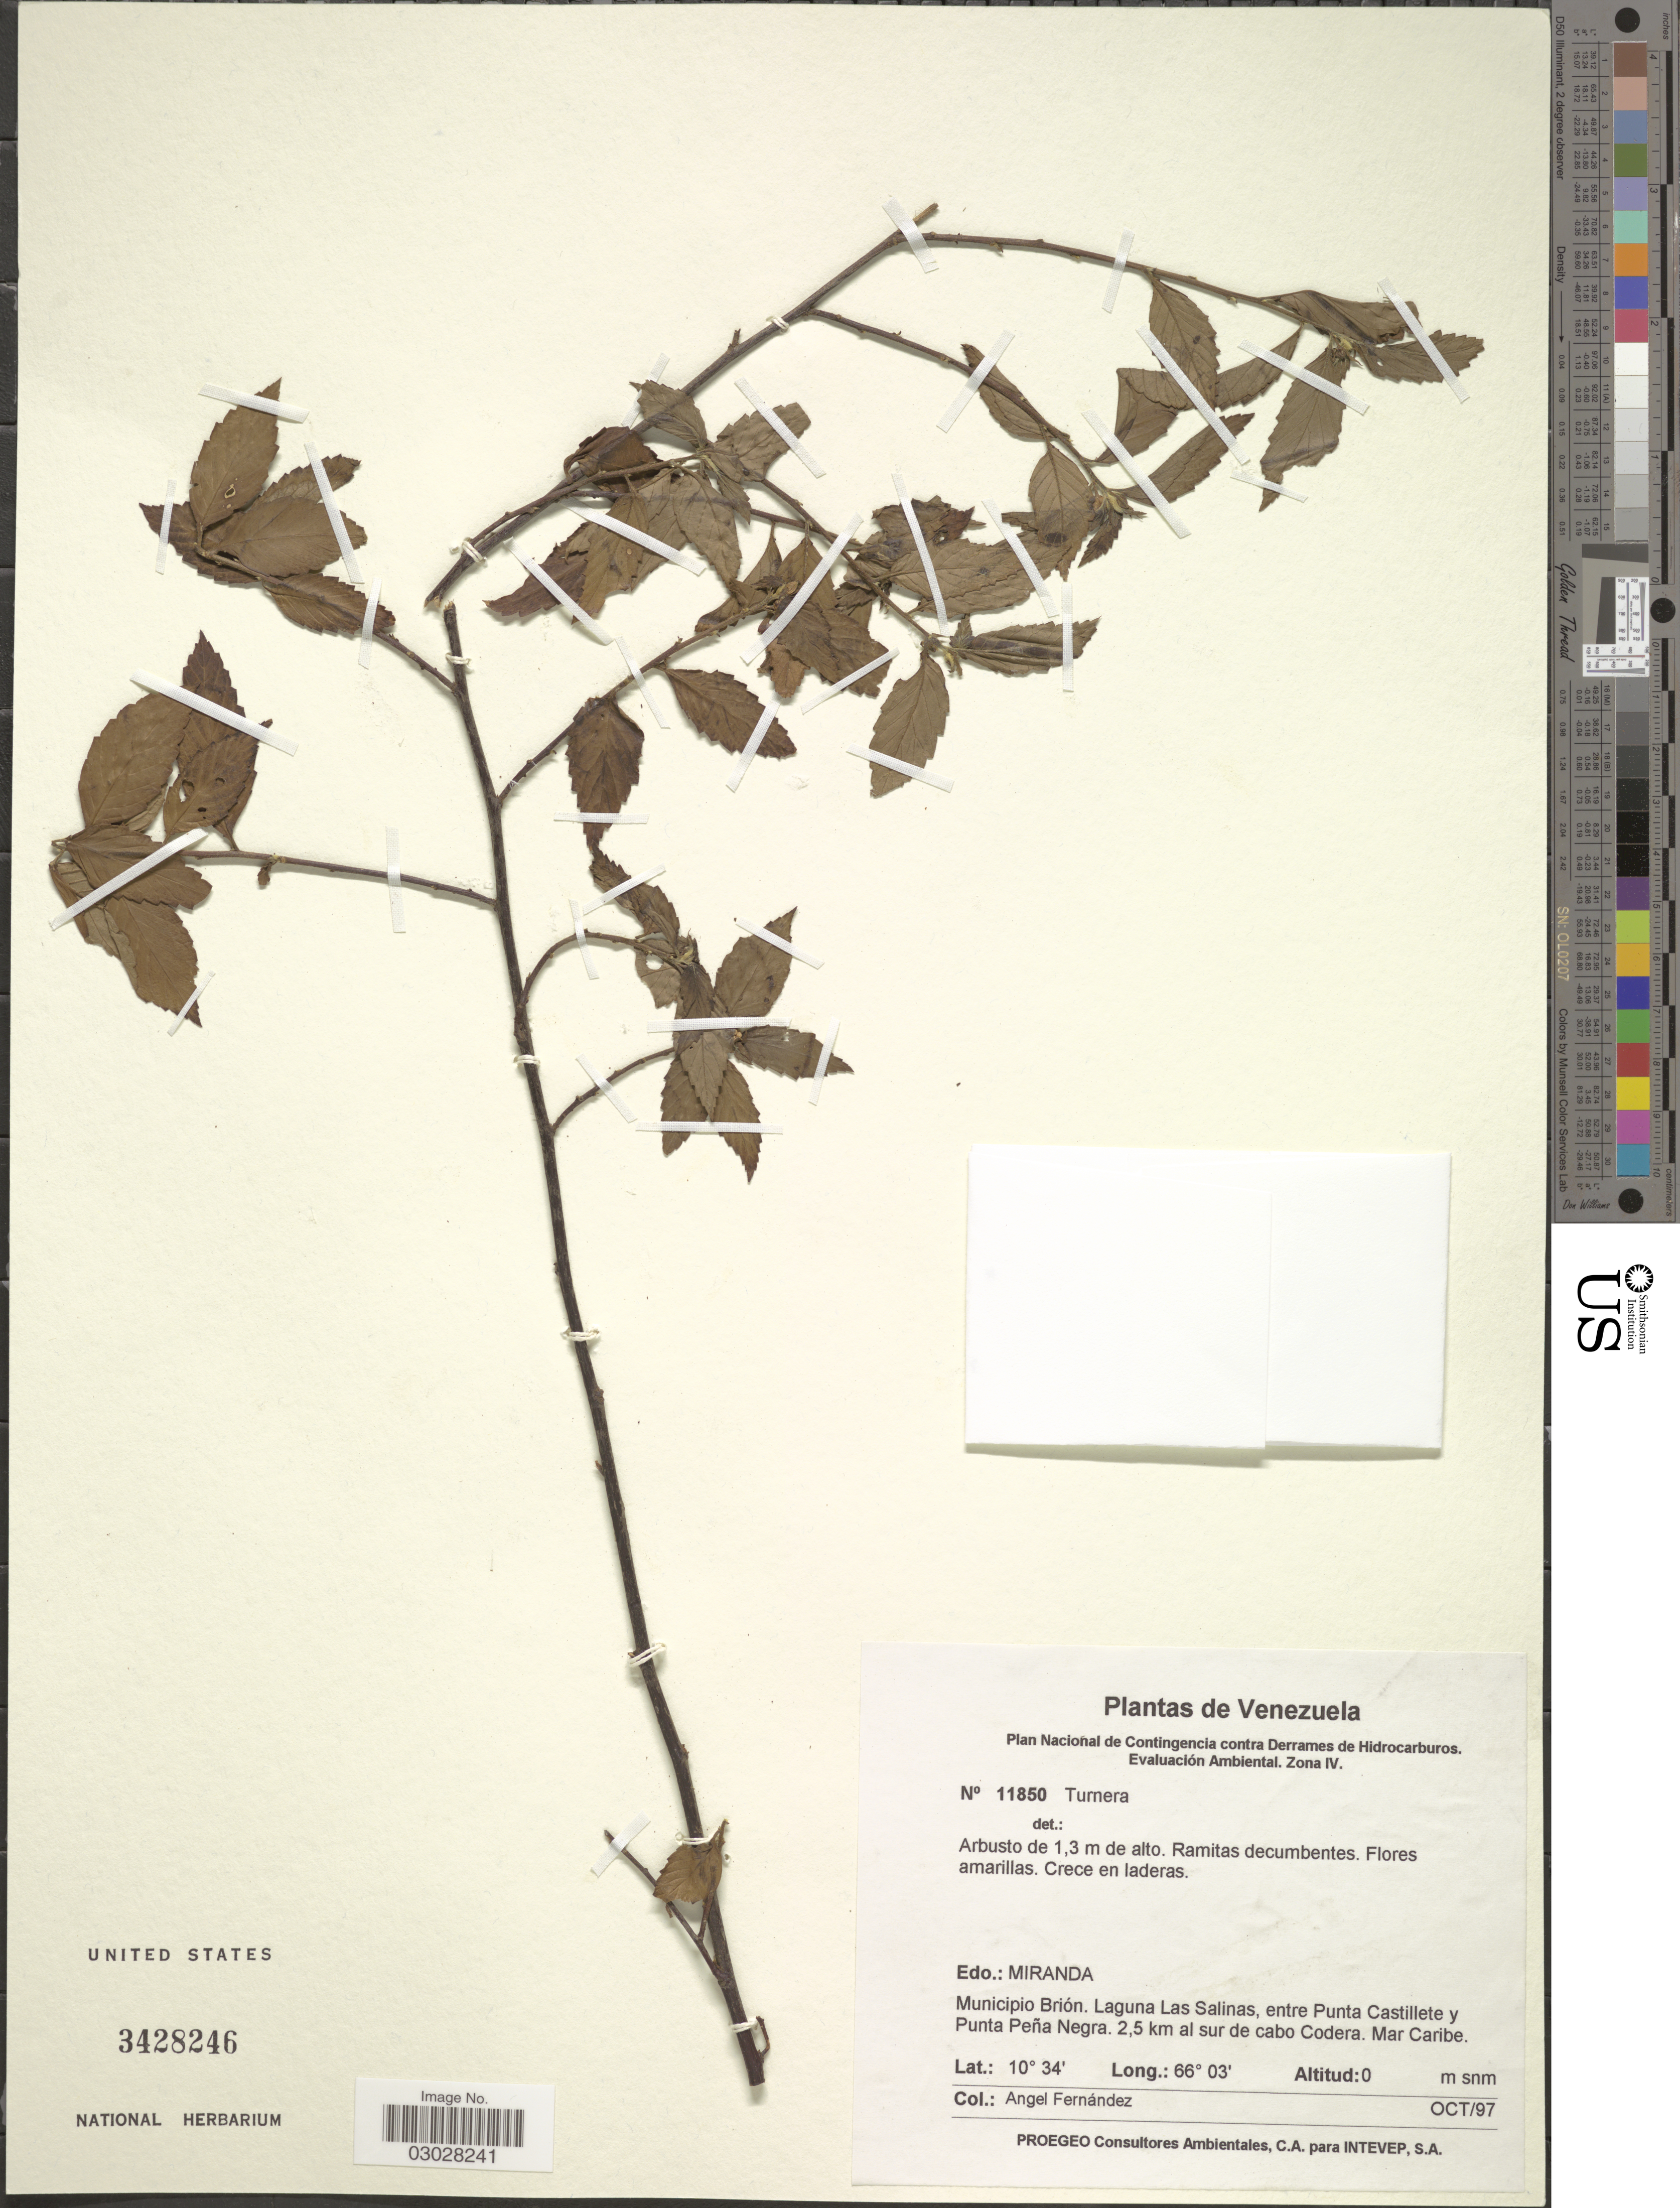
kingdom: Plantae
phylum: Tracheophyta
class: Magnoliopsida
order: Malpighiales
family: Turneraceae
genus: Turnera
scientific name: Turnera sp.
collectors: Á. Fernández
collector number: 11850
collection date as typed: Transcribed d/m/y: /10/97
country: Venezuela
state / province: Miranda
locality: Edo.: Miranda. Municipio Brión. Laguna Las Salinas, entre Punta Castillete y Punta Peña Negra. 2,5 km al sur de cabo Codera. Mar Caribe.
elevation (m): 0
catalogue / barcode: US 3428246